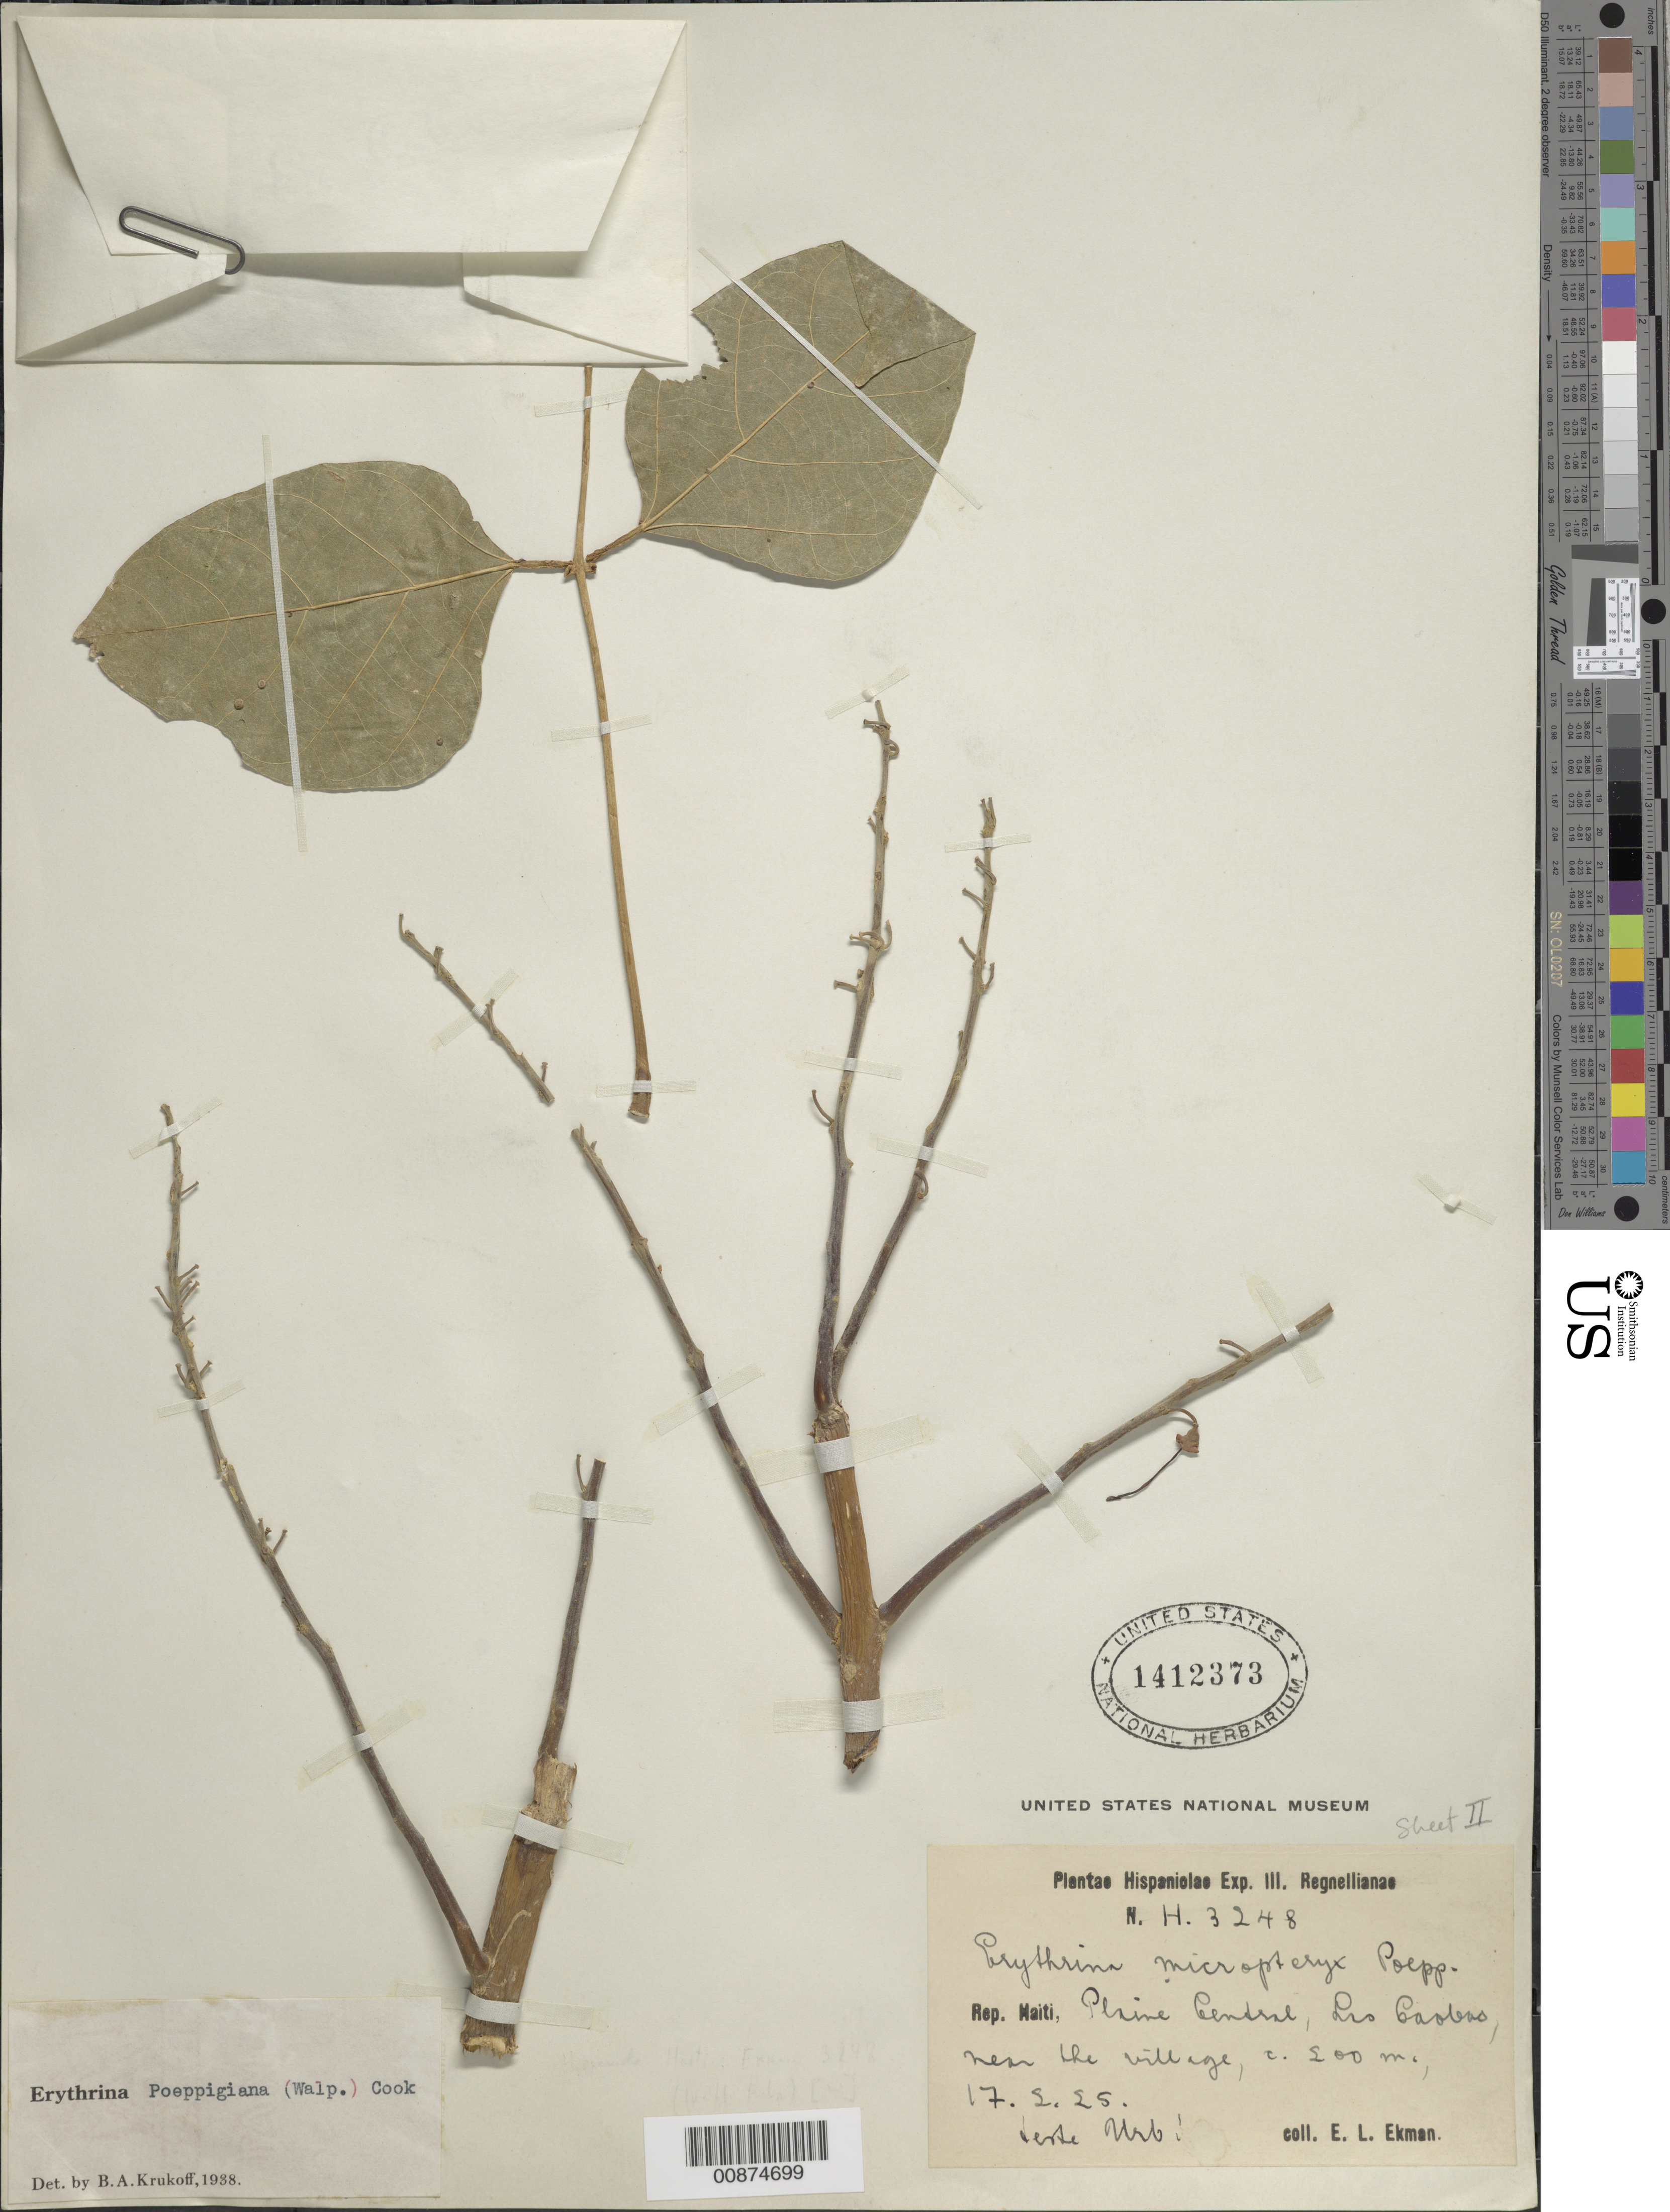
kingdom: Plantae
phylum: Tracheophyta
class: Magnoliopsida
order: Fabales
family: Fabaceae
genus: Erythrina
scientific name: Erythrina poeppigiana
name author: (Walp.) O.F. Cook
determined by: Krukoff, B. A.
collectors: E. L. Ekman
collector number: H 3248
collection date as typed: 17 Feb 1925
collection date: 1925-02-17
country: Haiti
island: Hispaniola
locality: Plaine Central, Las Caobas, near the village.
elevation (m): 200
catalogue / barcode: US 1412373